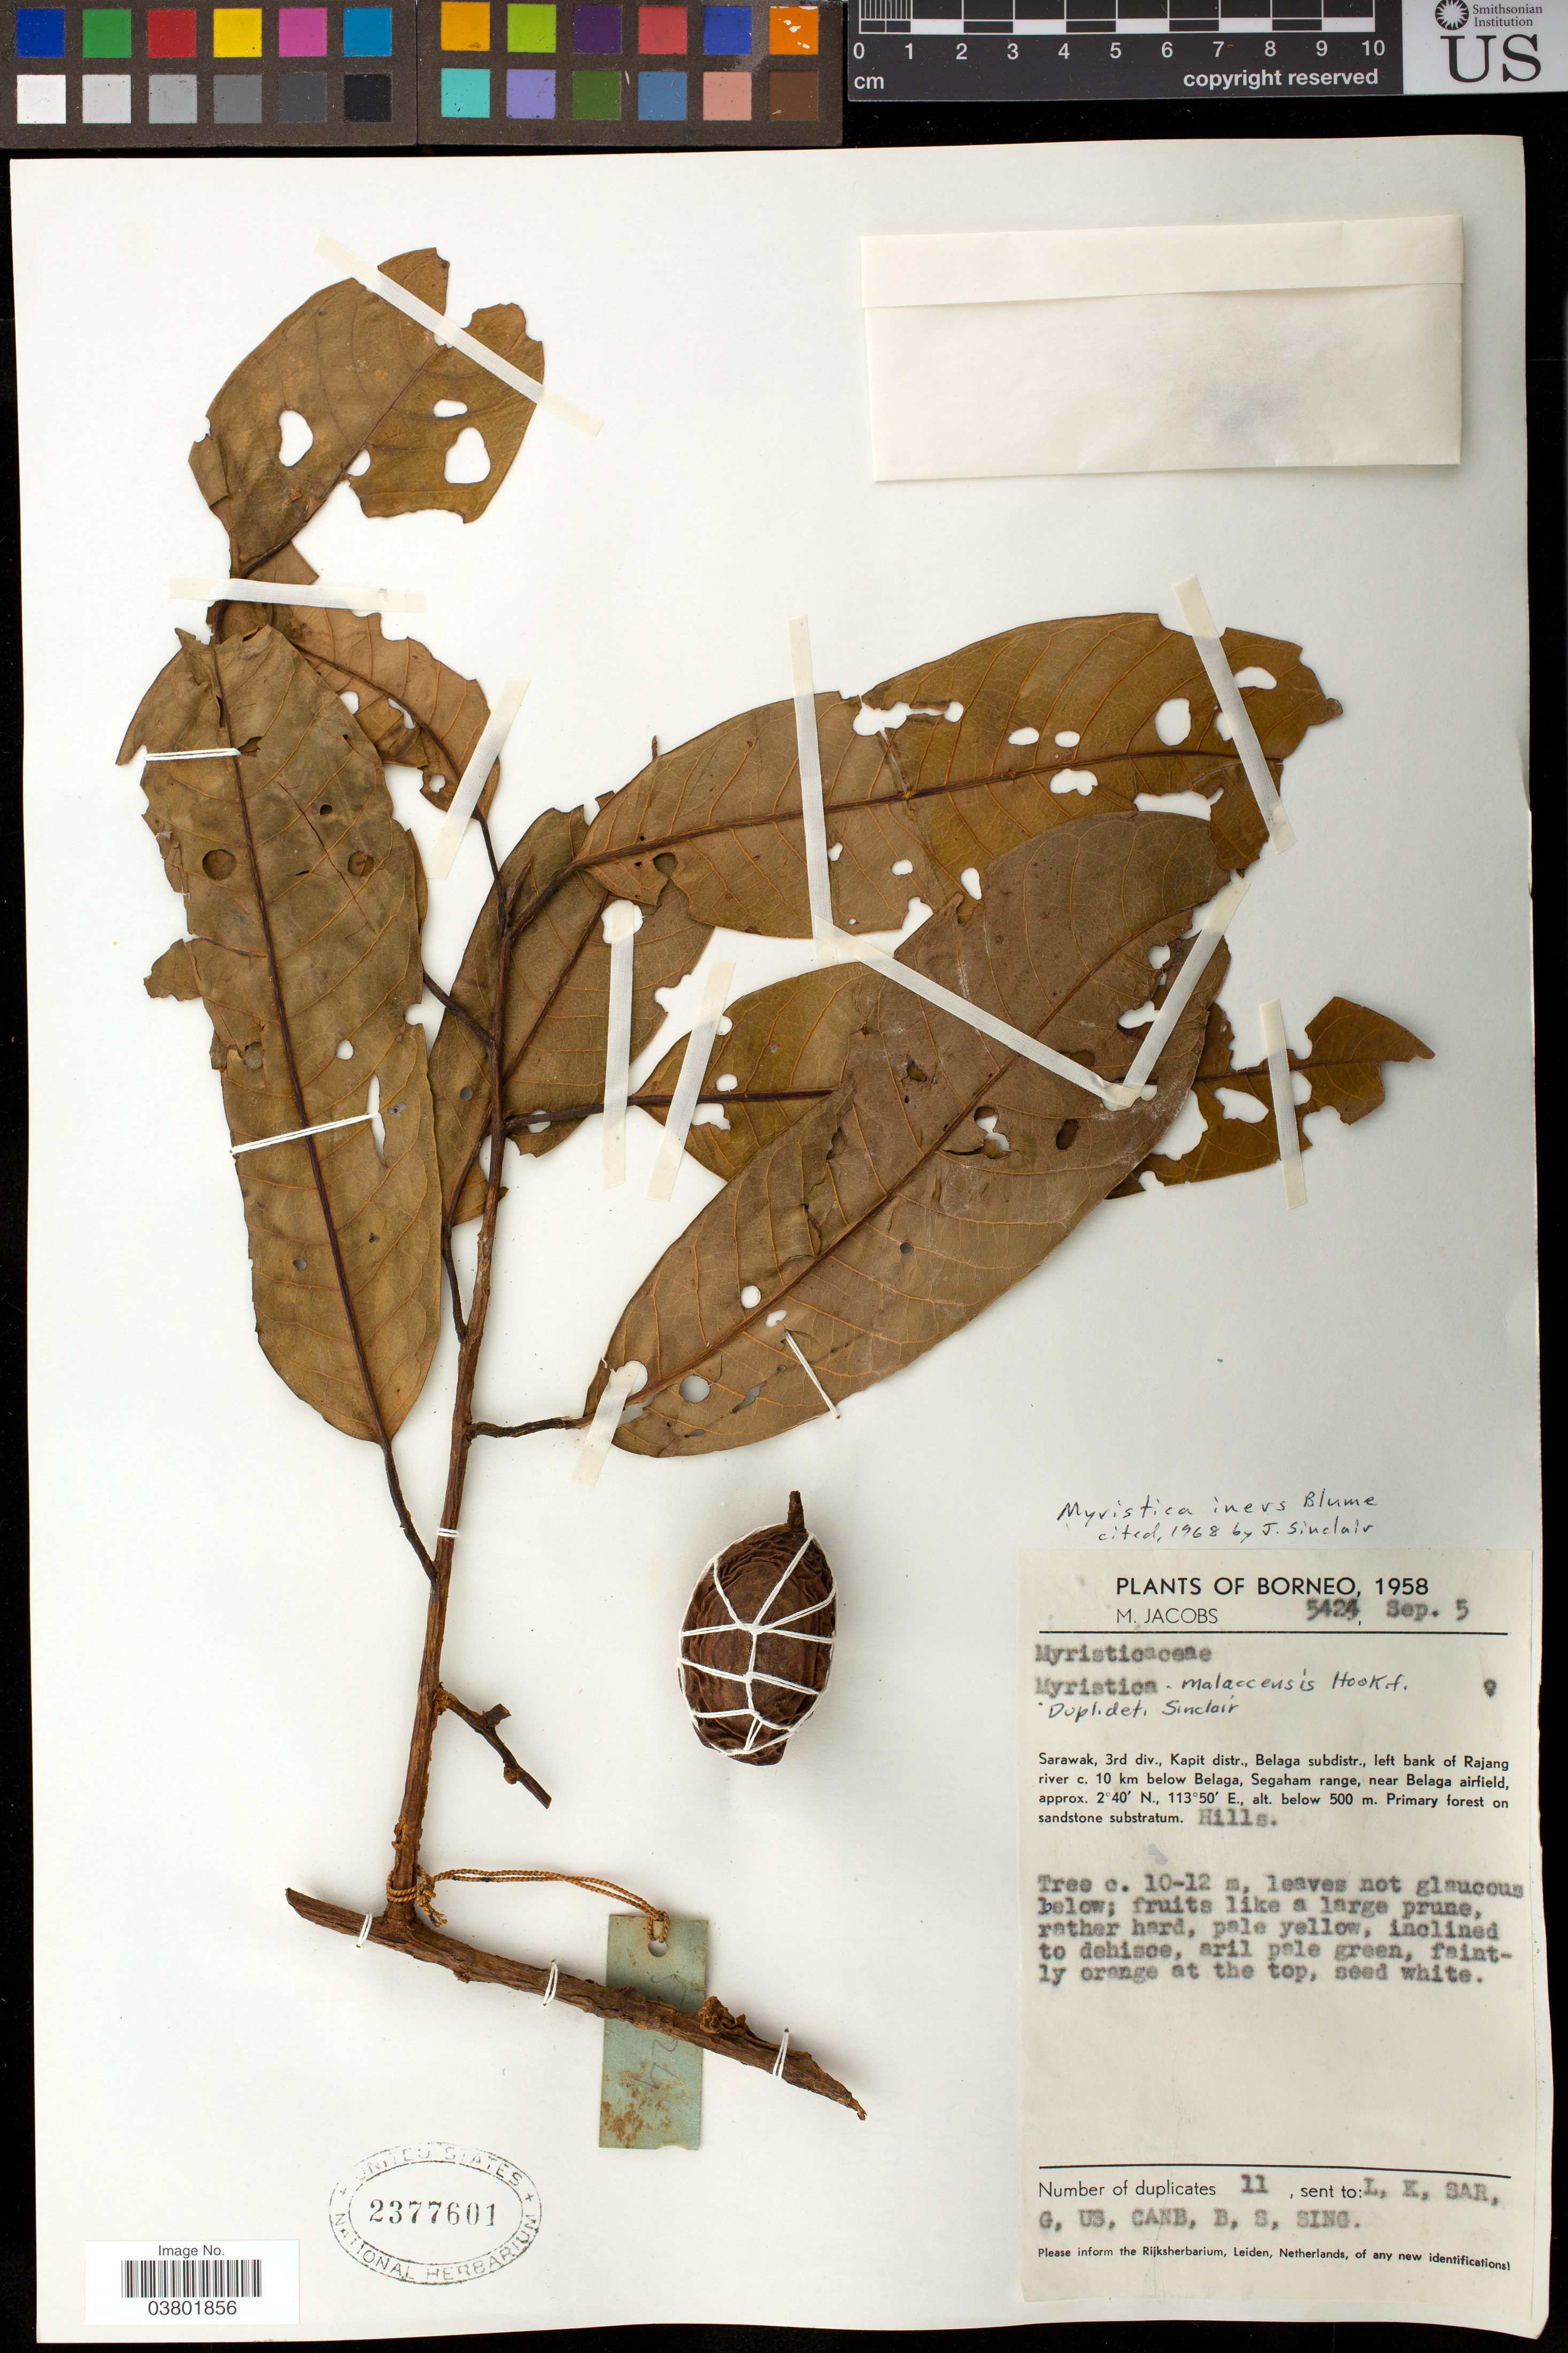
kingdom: Plantae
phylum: Tracheophyta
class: Magnoliopsida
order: Magnoliales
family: Myristicaceae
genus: Myristica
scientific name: Myristica iners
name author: Blume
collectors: M. Jacobs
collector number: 5424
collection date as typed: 5 Sep 1958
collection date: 1958-09-05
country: Malaysia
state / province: Sarawak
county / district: Kapit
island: Borneo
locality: Belaga subdistr., left bank of Rajang river c. 10 km below Belaga, Segaham range, near Belaga airfield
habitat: Primary forest on sandstone substratum. Hills.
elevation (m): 500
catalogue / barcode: US 2377601